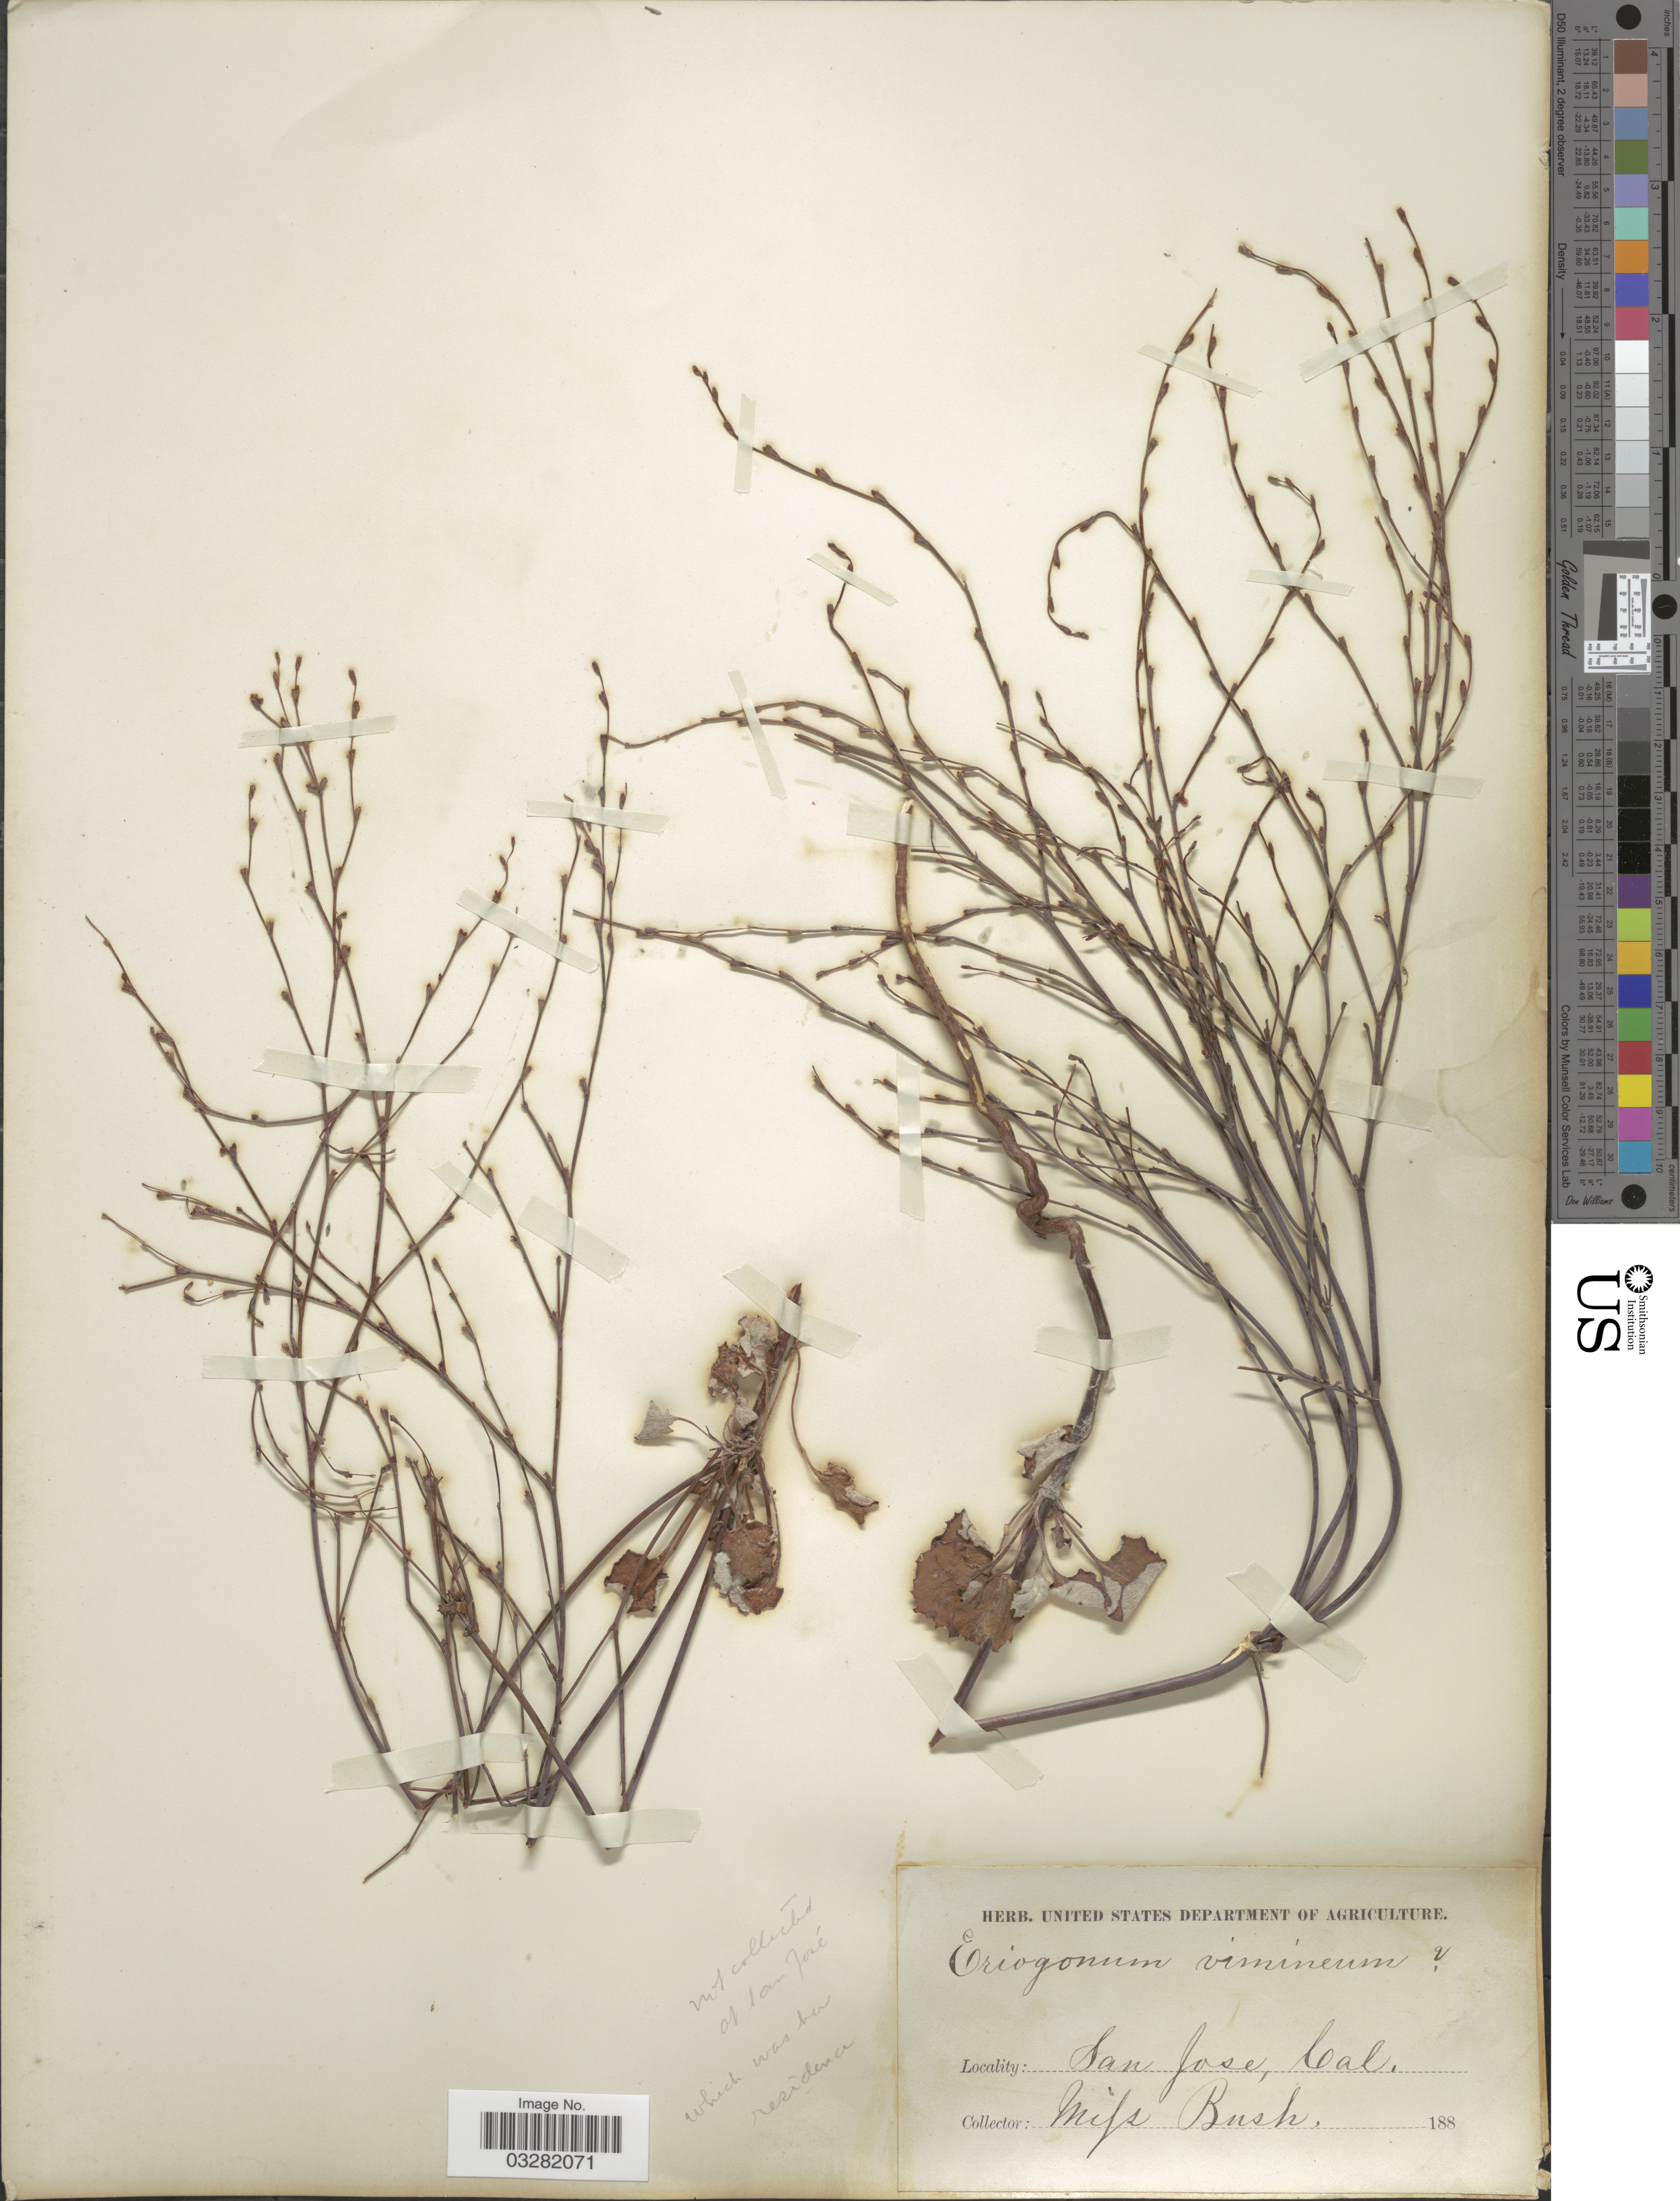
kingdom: Plantae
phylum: Tracheophyta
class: Magnoliopsida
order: Caryophyllales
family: Polygonaceae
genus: Eriogonum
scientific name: Eriogonum vimineum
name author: Douglas ex Benth.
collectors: Bush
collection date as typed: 188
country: United States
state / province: California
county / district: Santa Clara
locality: San Jose.